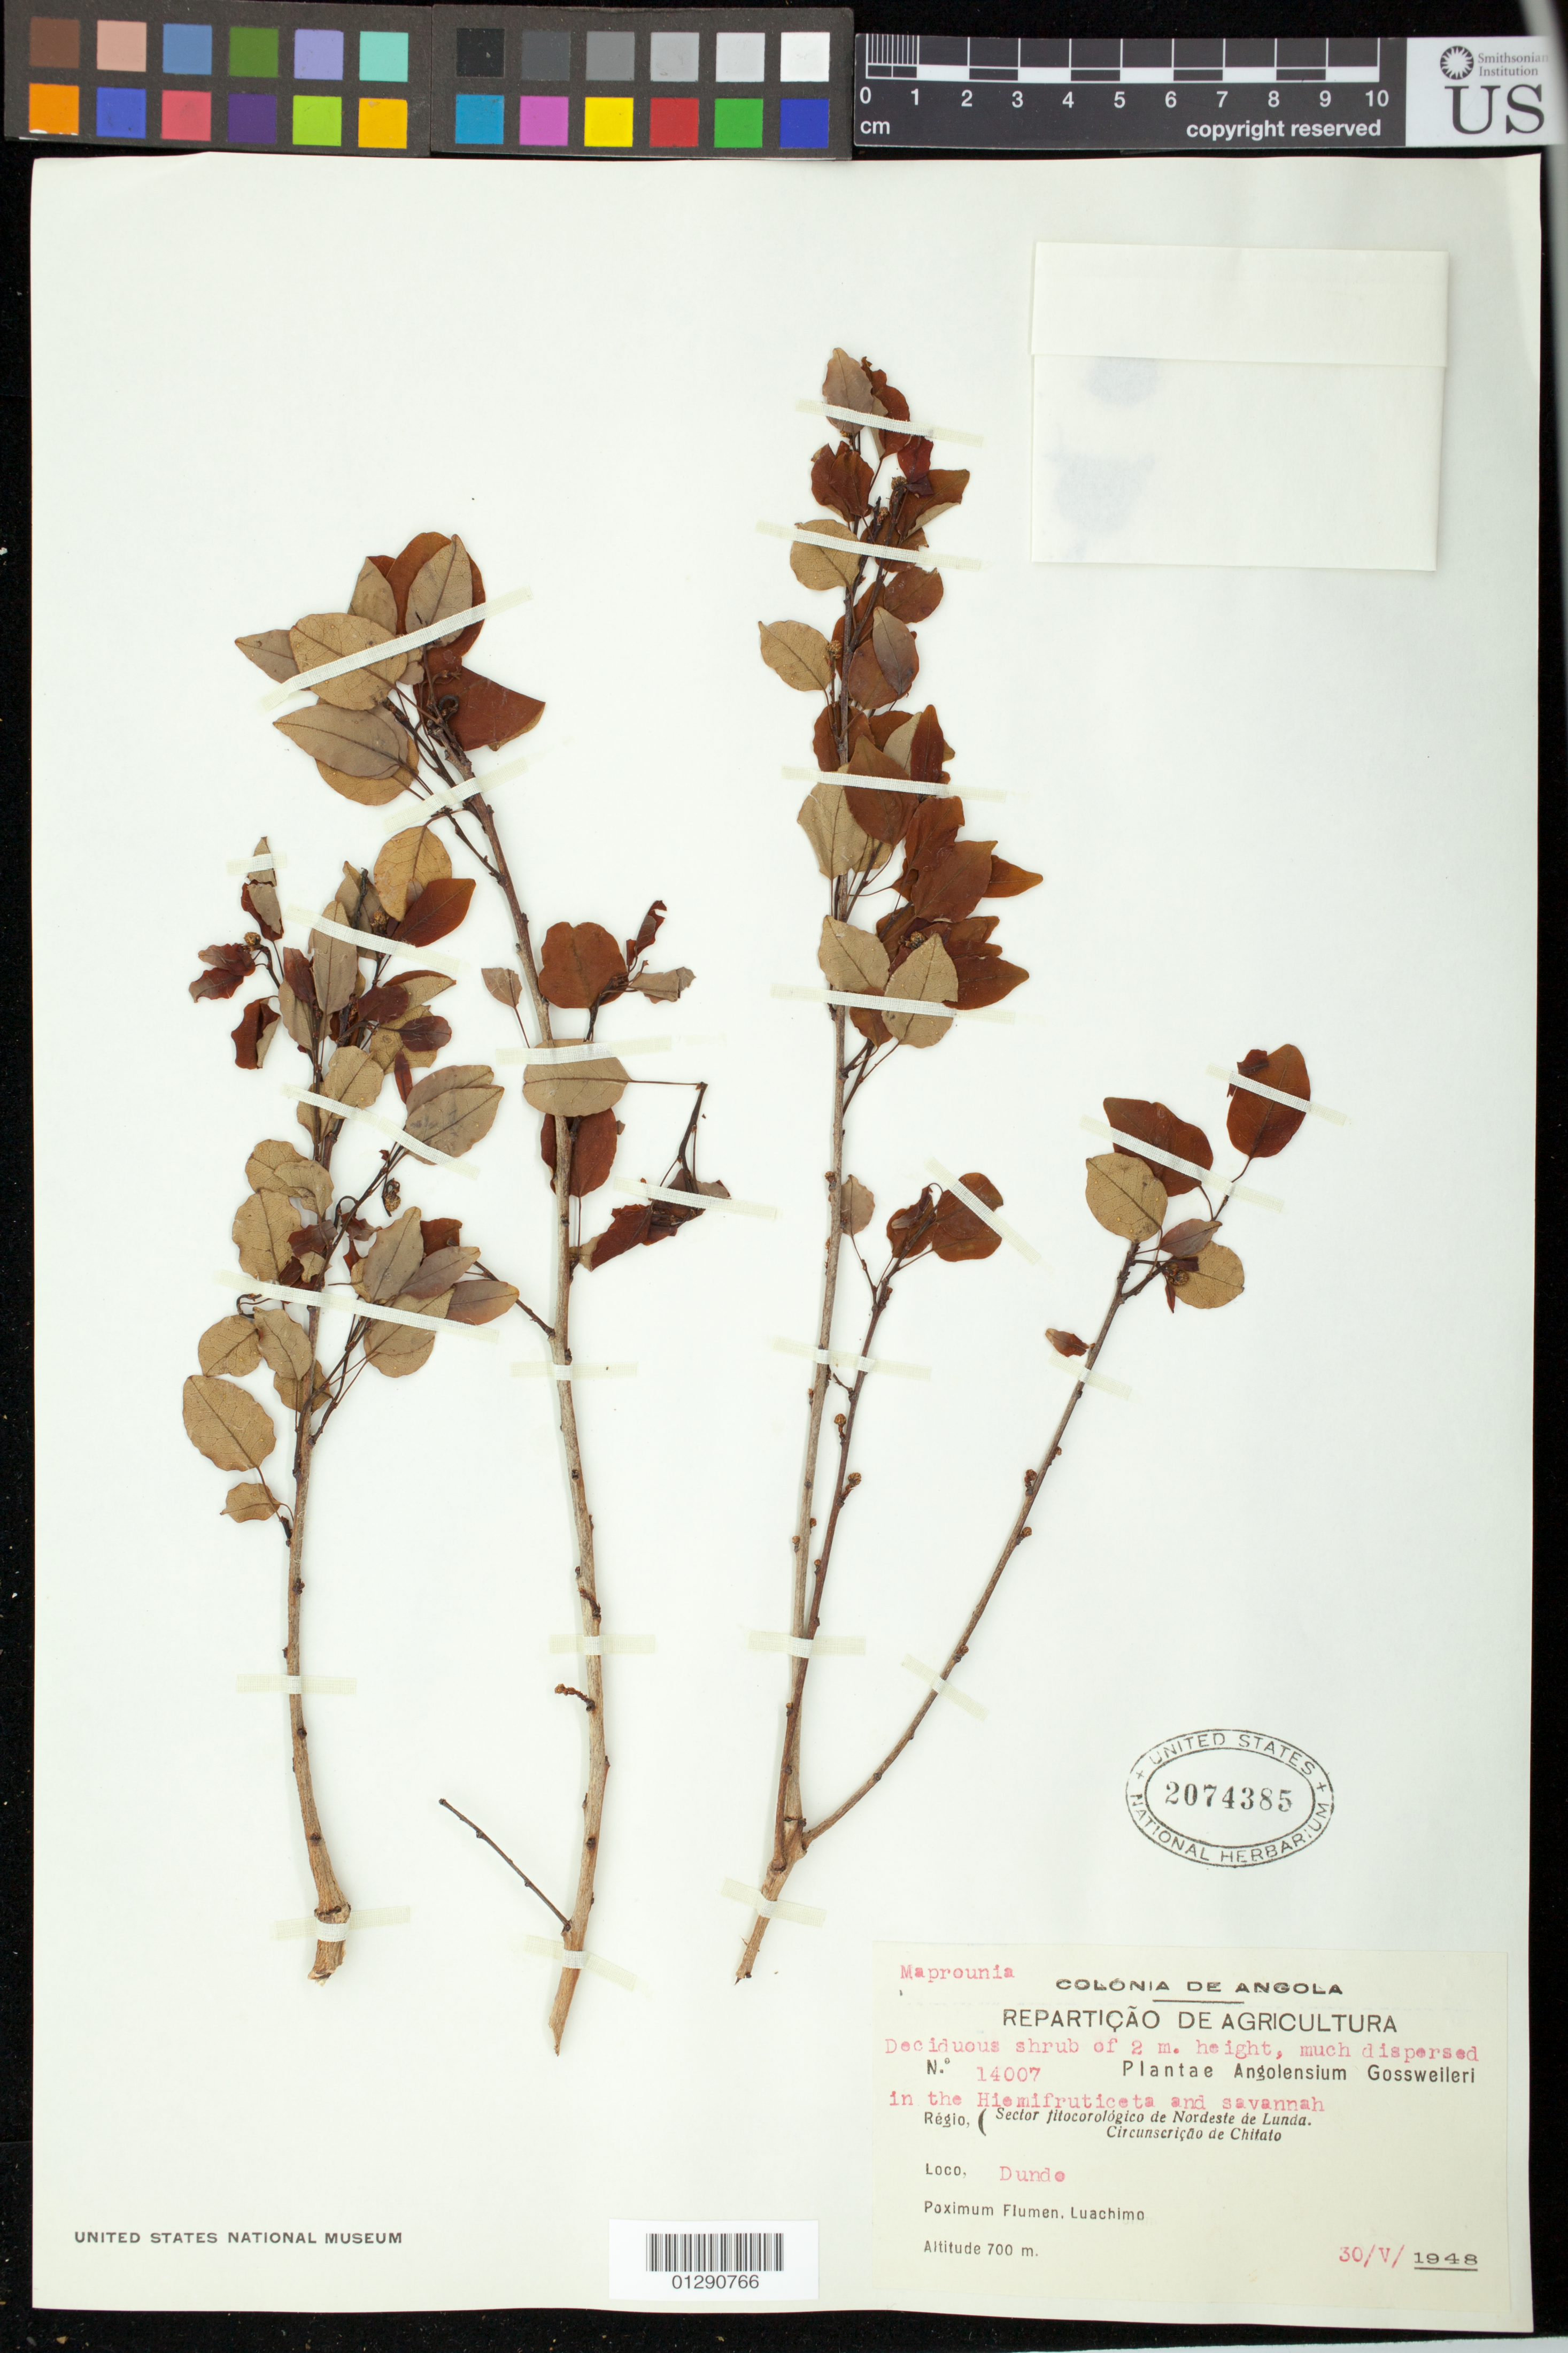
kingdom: Plantae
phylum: Tracheophyta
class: Magnoliopsida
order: Malpighiales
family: Euphorbiaceae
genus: Maprounea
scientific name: Maprounea africana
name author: Müll. Arg.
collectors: A. Gossweiler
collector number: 14007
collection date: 1948-05-30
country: Angola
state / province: Luanda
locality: Sector fitocorologico de Nordeste de Lunda. Circunscricao de Chitato.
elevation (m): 700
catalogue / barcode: US 2074385